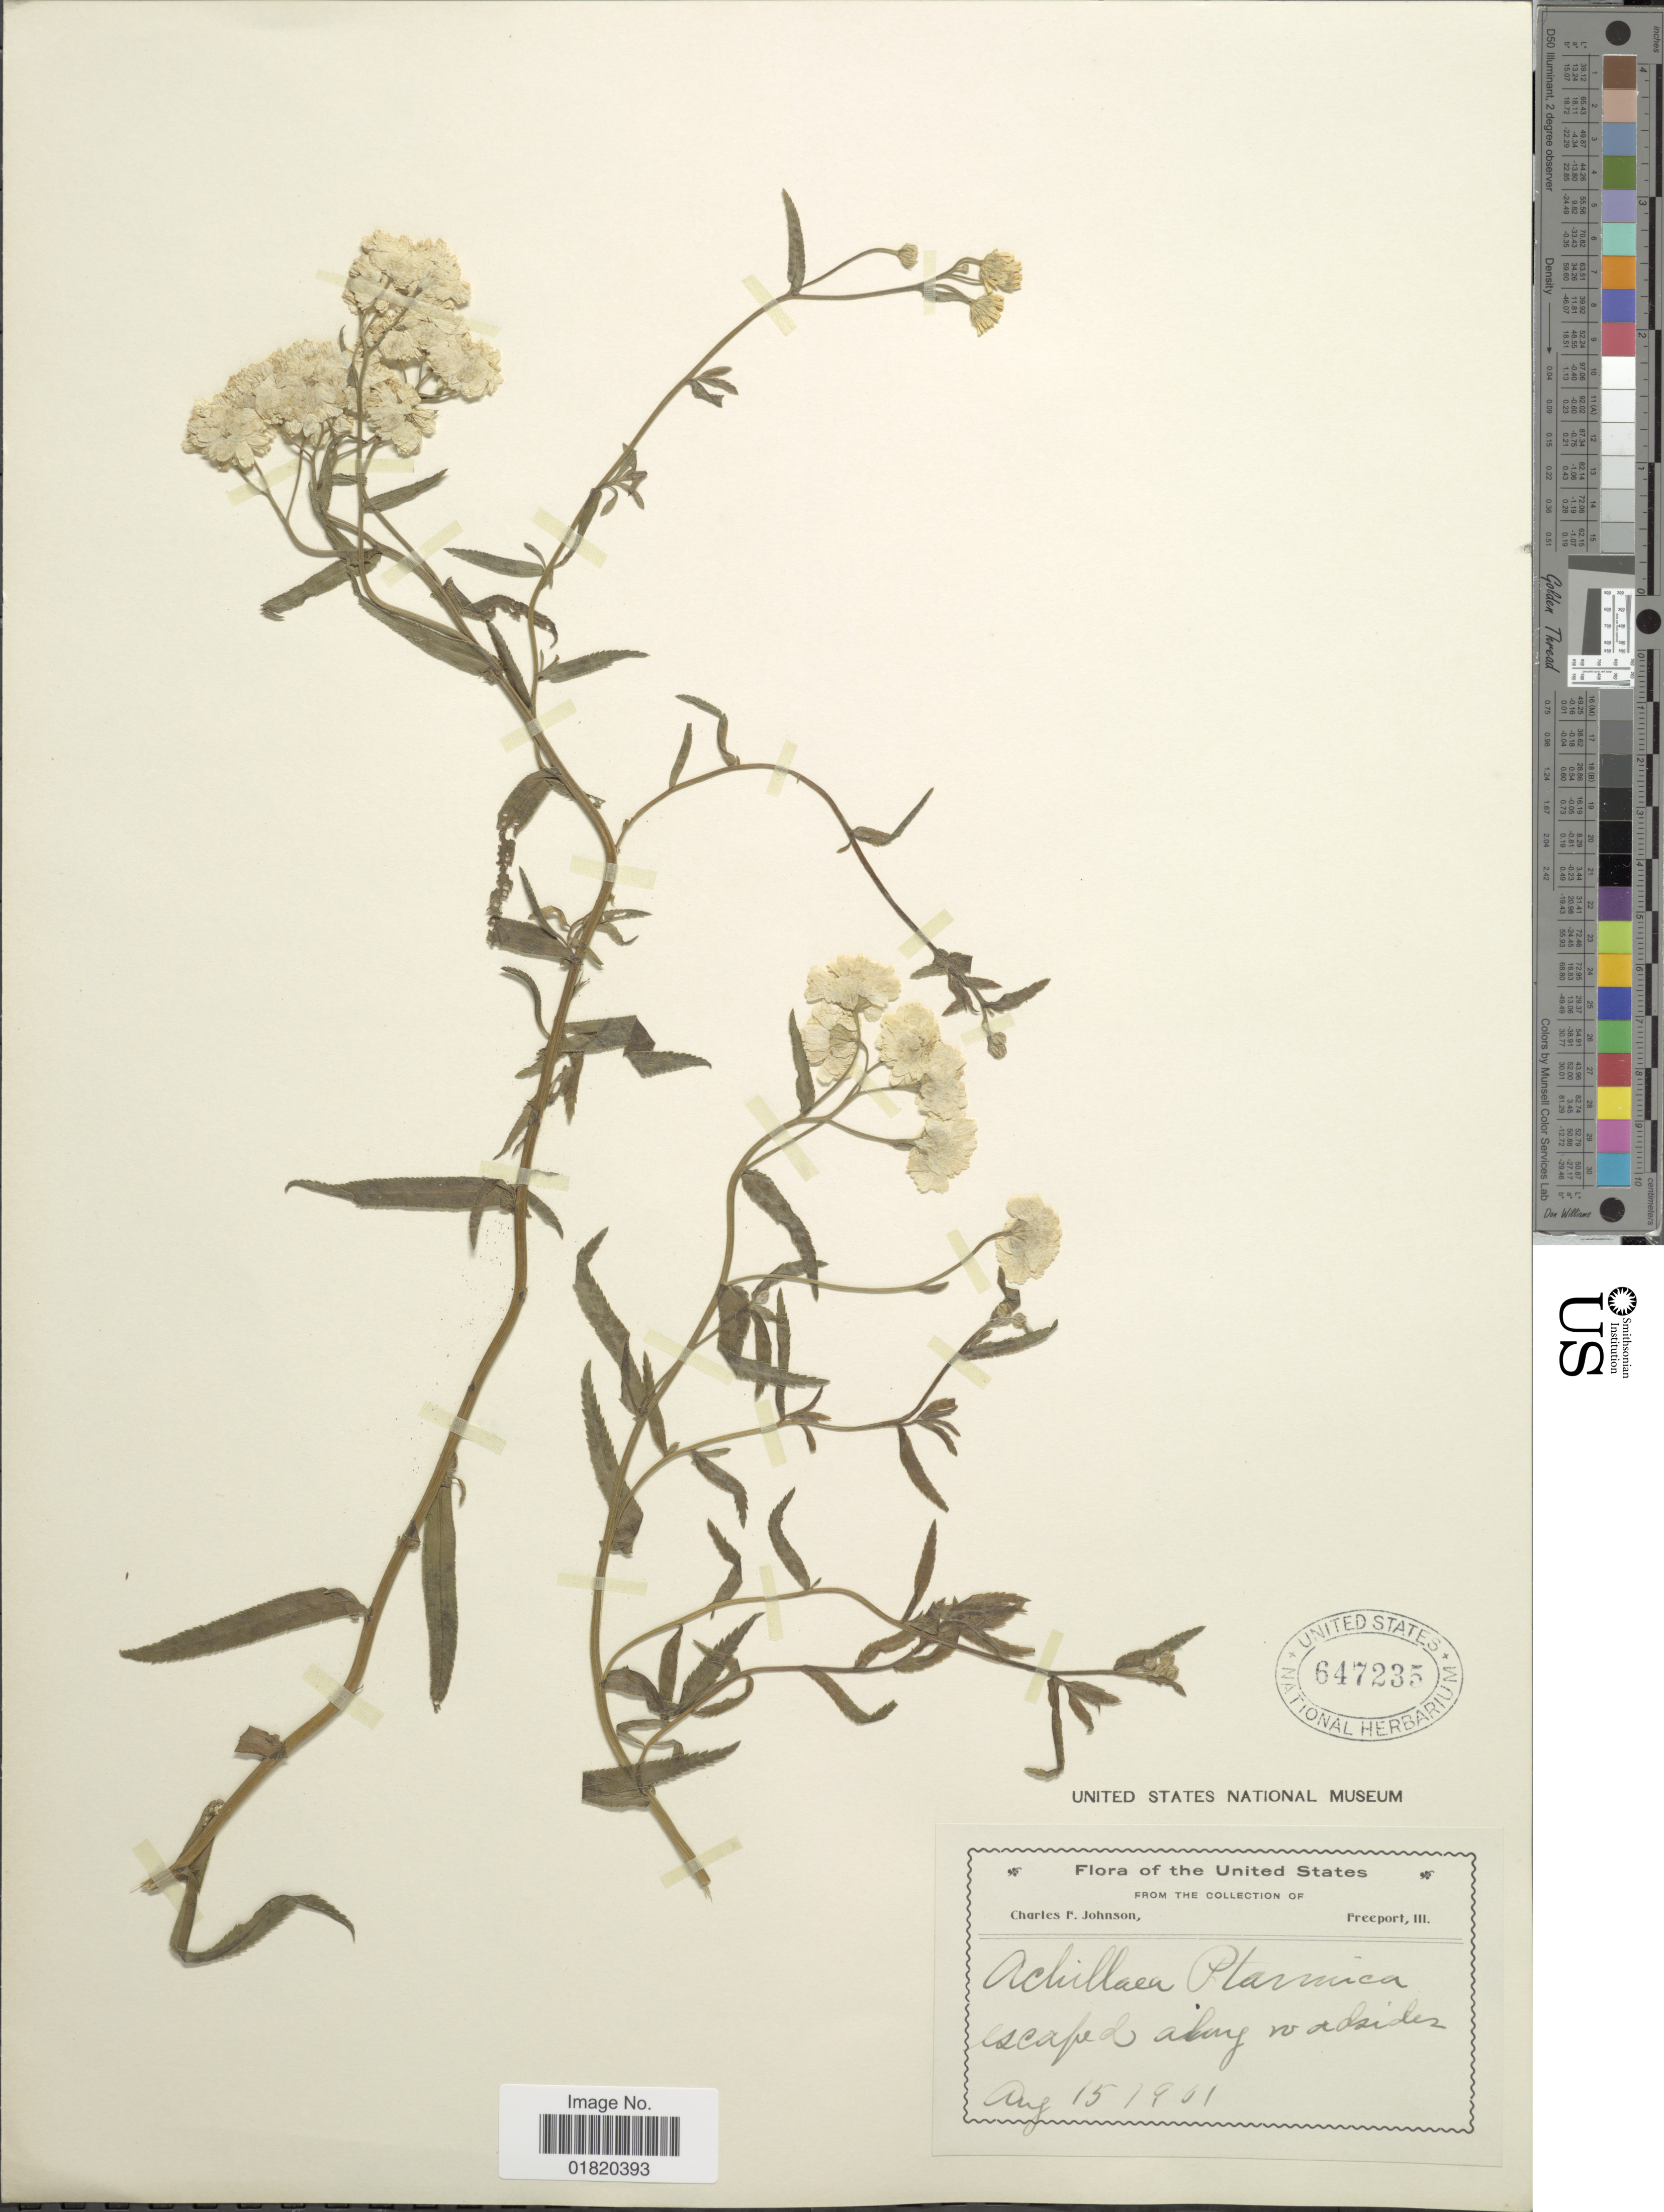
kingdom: Plantae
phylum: Tracheophyta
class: Magnoliopsida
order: Asterales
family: Asteraceae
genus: Achillea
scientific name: Achillea ptarmica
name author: L.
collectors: C. F. Johnson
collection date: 1901-08-15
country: United States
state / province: Illinois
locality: Freeport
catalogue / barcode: US 647235